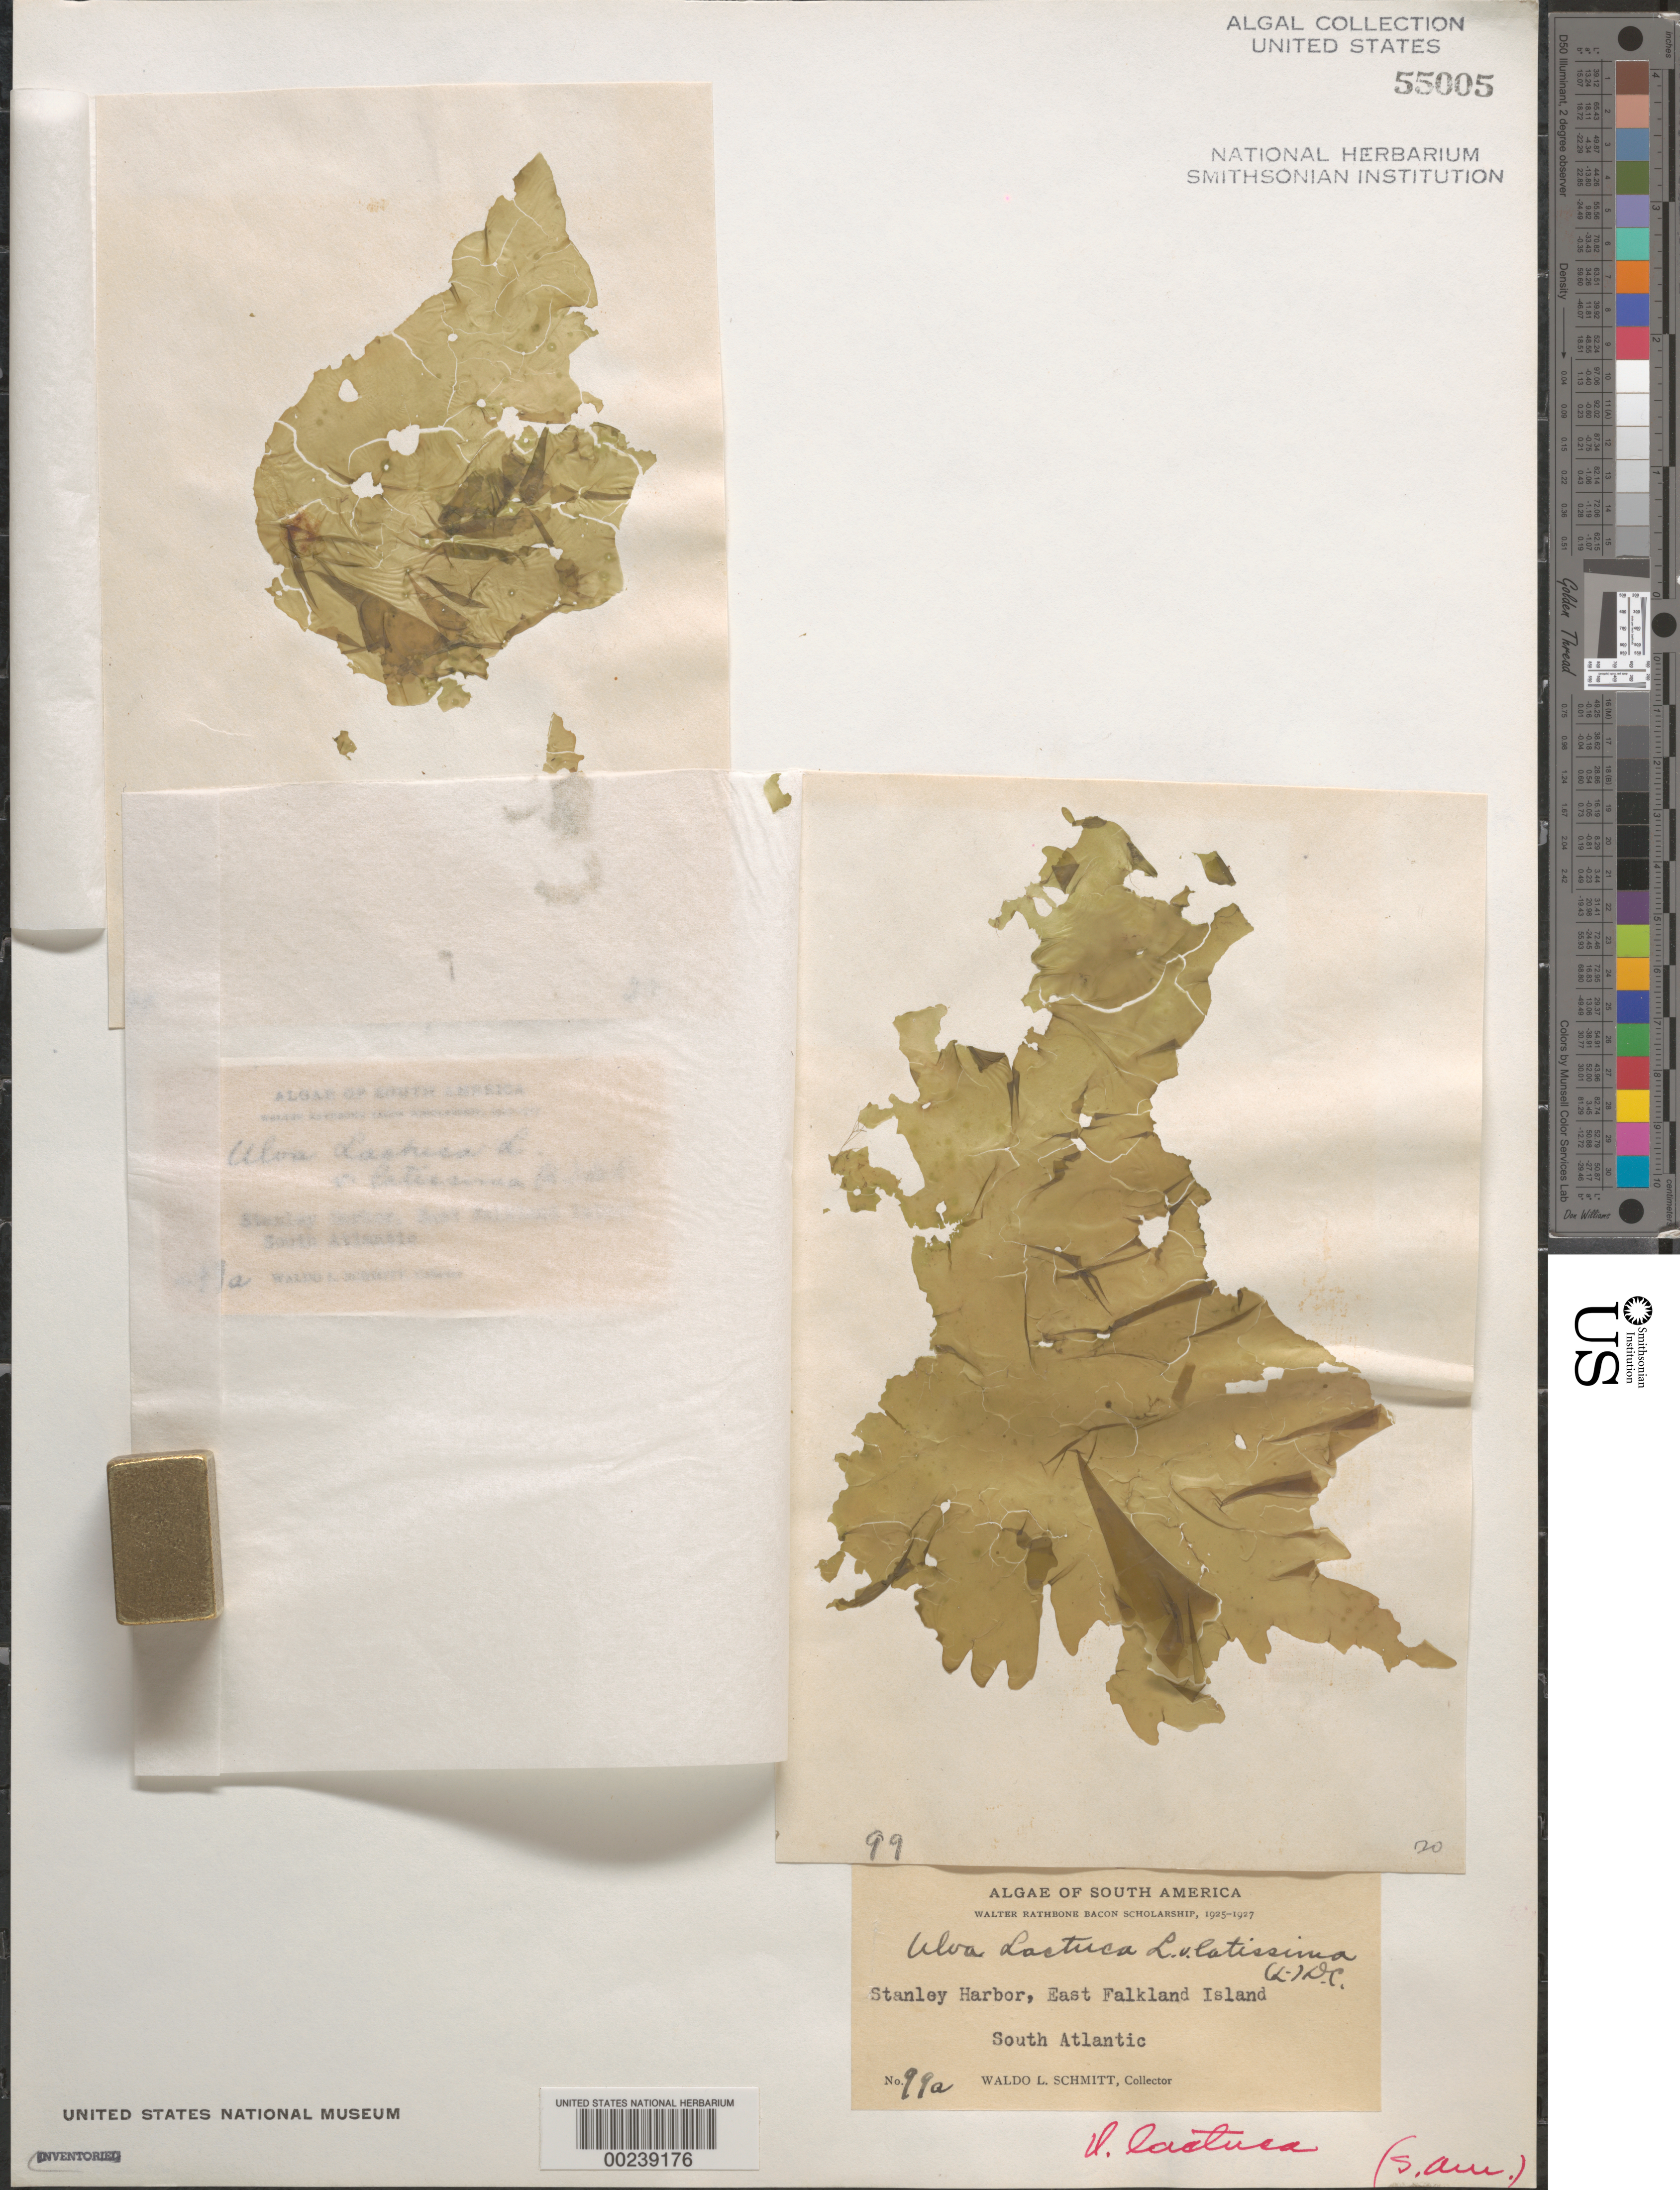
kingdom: Plantae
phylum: Chlorophyta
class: Ulvophyceae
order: Ulvales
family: Ulvaceae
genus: Ulva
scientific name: Ulva lactuca var. latissima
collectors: W. L. Schmitt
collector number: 99a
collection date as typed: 1925 TO -- --- 1927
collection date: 1925/1927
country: Falkland Islands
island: East Falkland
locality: Stanley Harbor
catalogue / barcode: US 55005